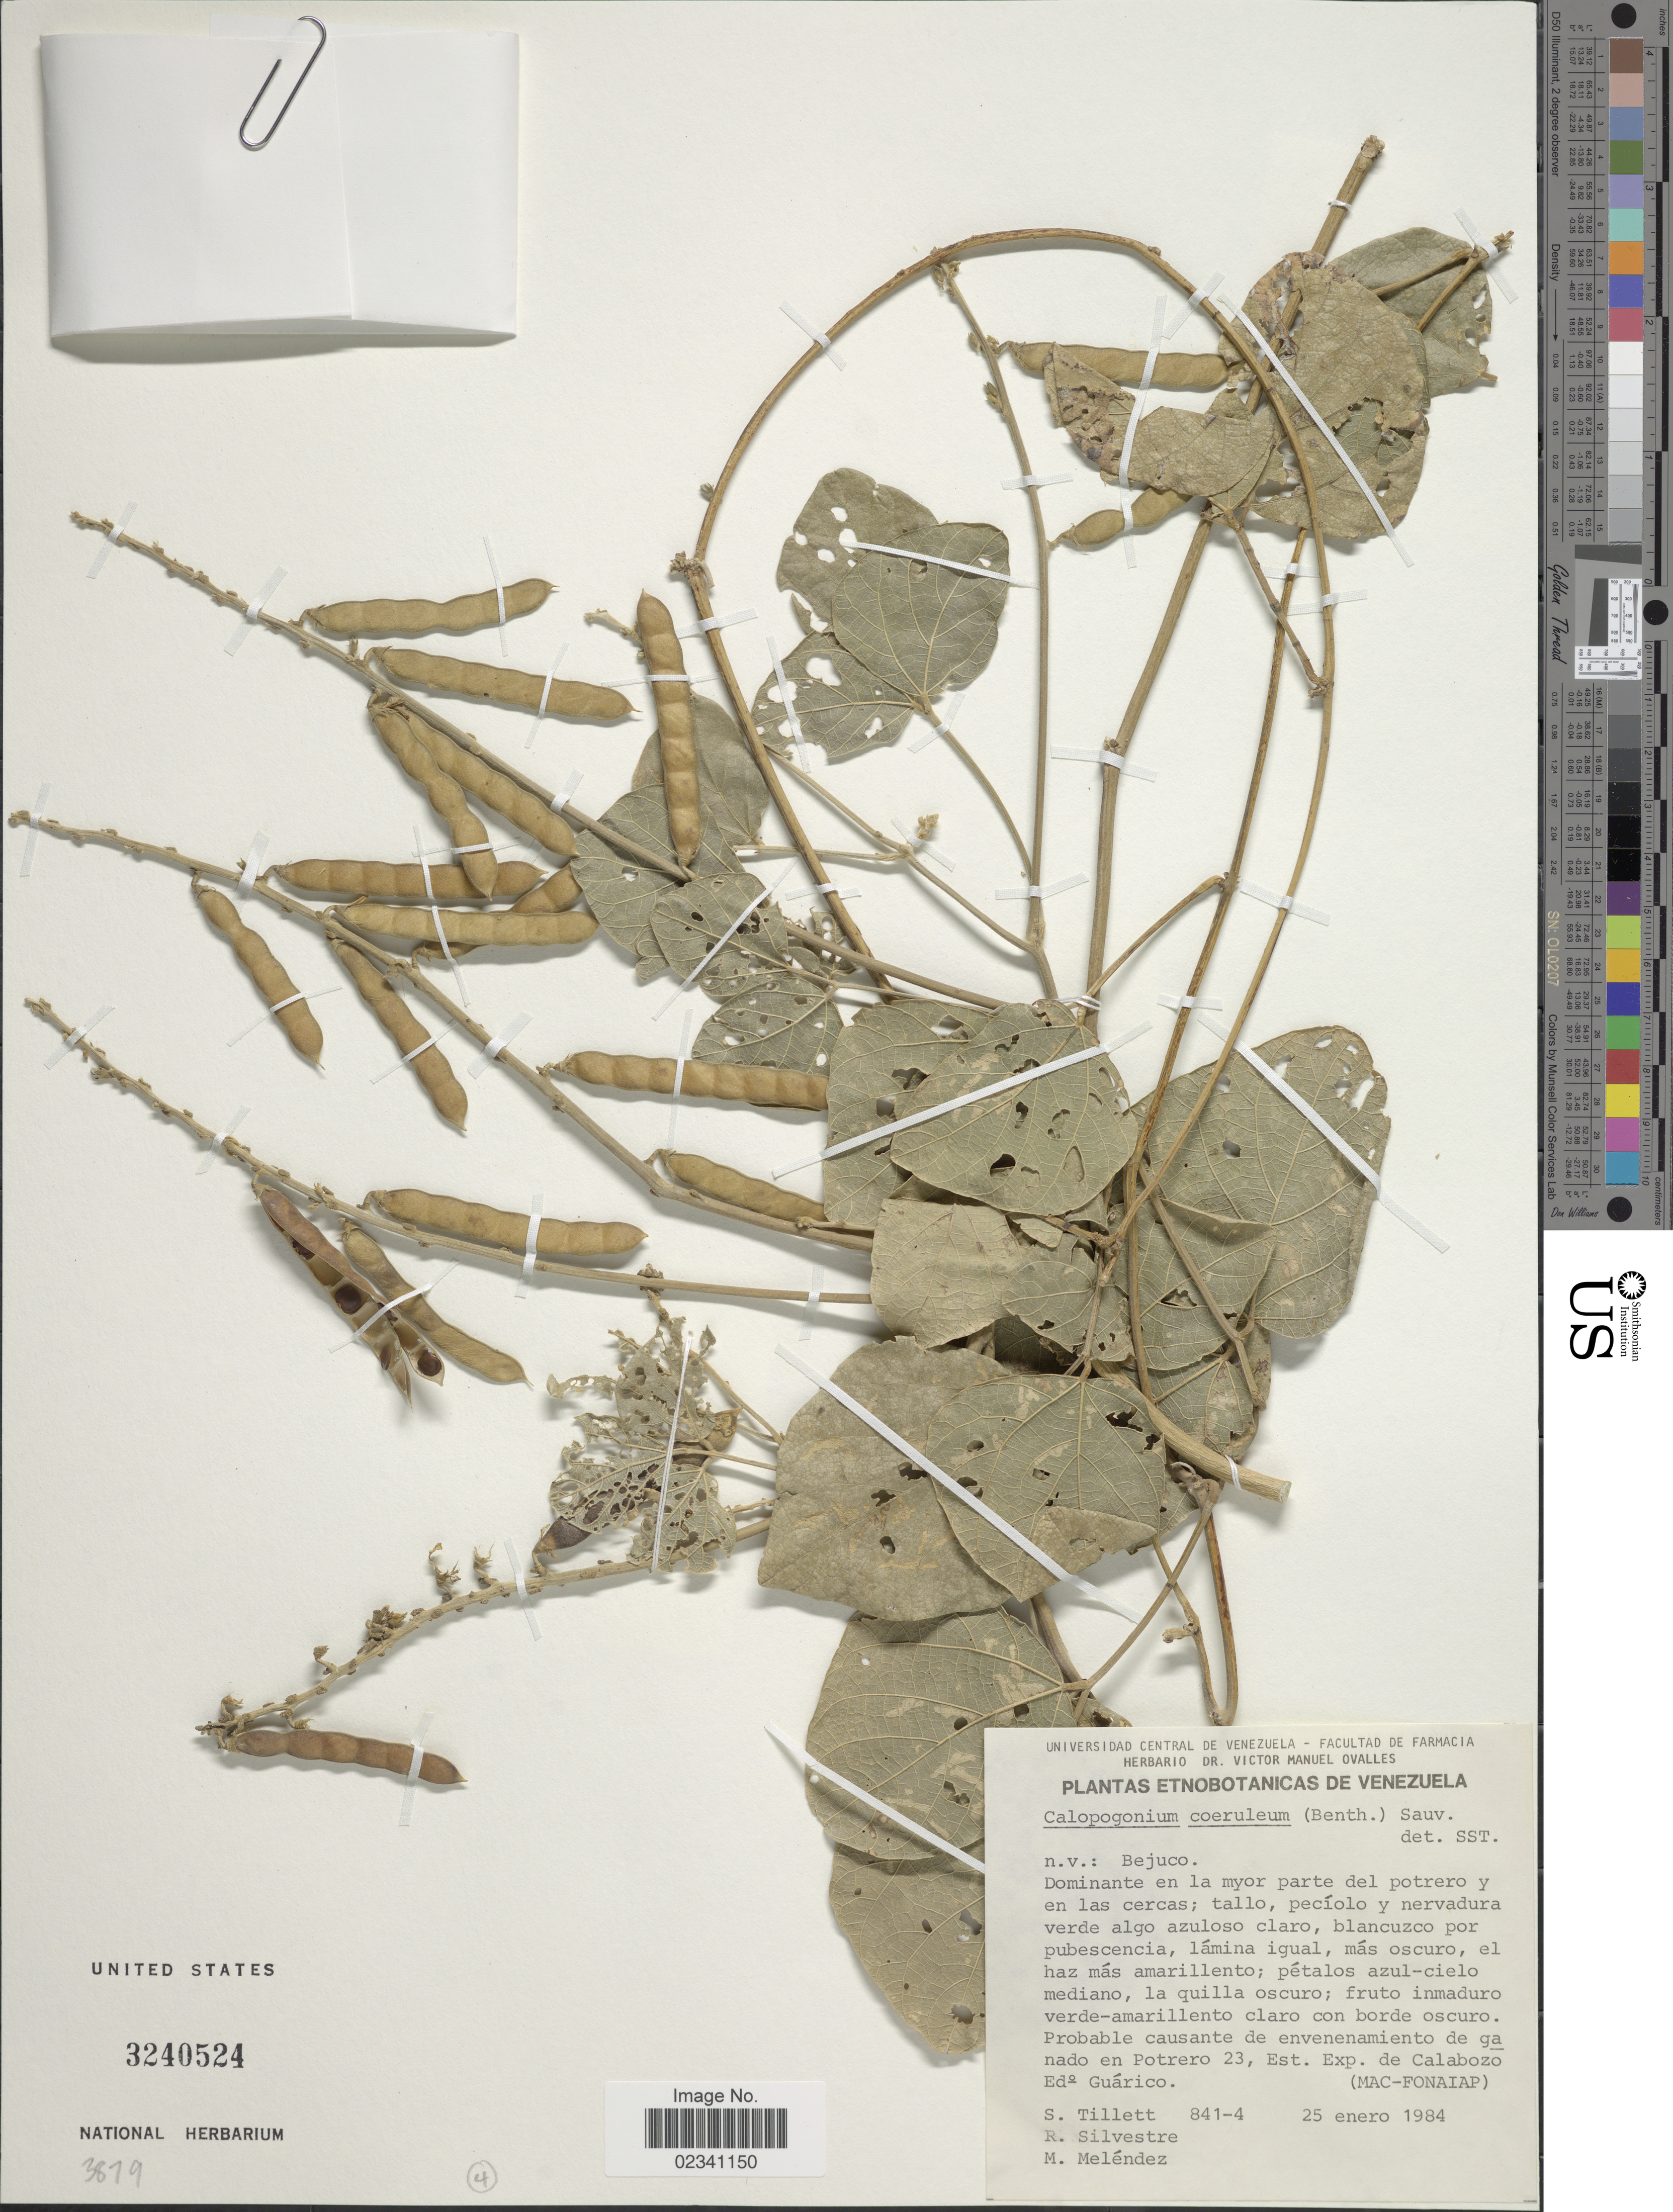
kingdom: Plantae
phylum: Tracheophyta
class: Magnoliopsida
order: Fabales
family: Fabaceae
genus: Calopogonium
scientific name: Calopogonium caeruleum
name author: (Benth.) C. Wright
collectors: S. S. Tillett, R. Silvestre & M. Melendez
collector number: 841-4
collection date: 1984-01-25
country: Venezuela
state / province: Guárico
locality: Probable causante de envenenamiento de ganado en Potrero 23, Est. Exp. de Calabozo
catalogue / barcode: US 3240524